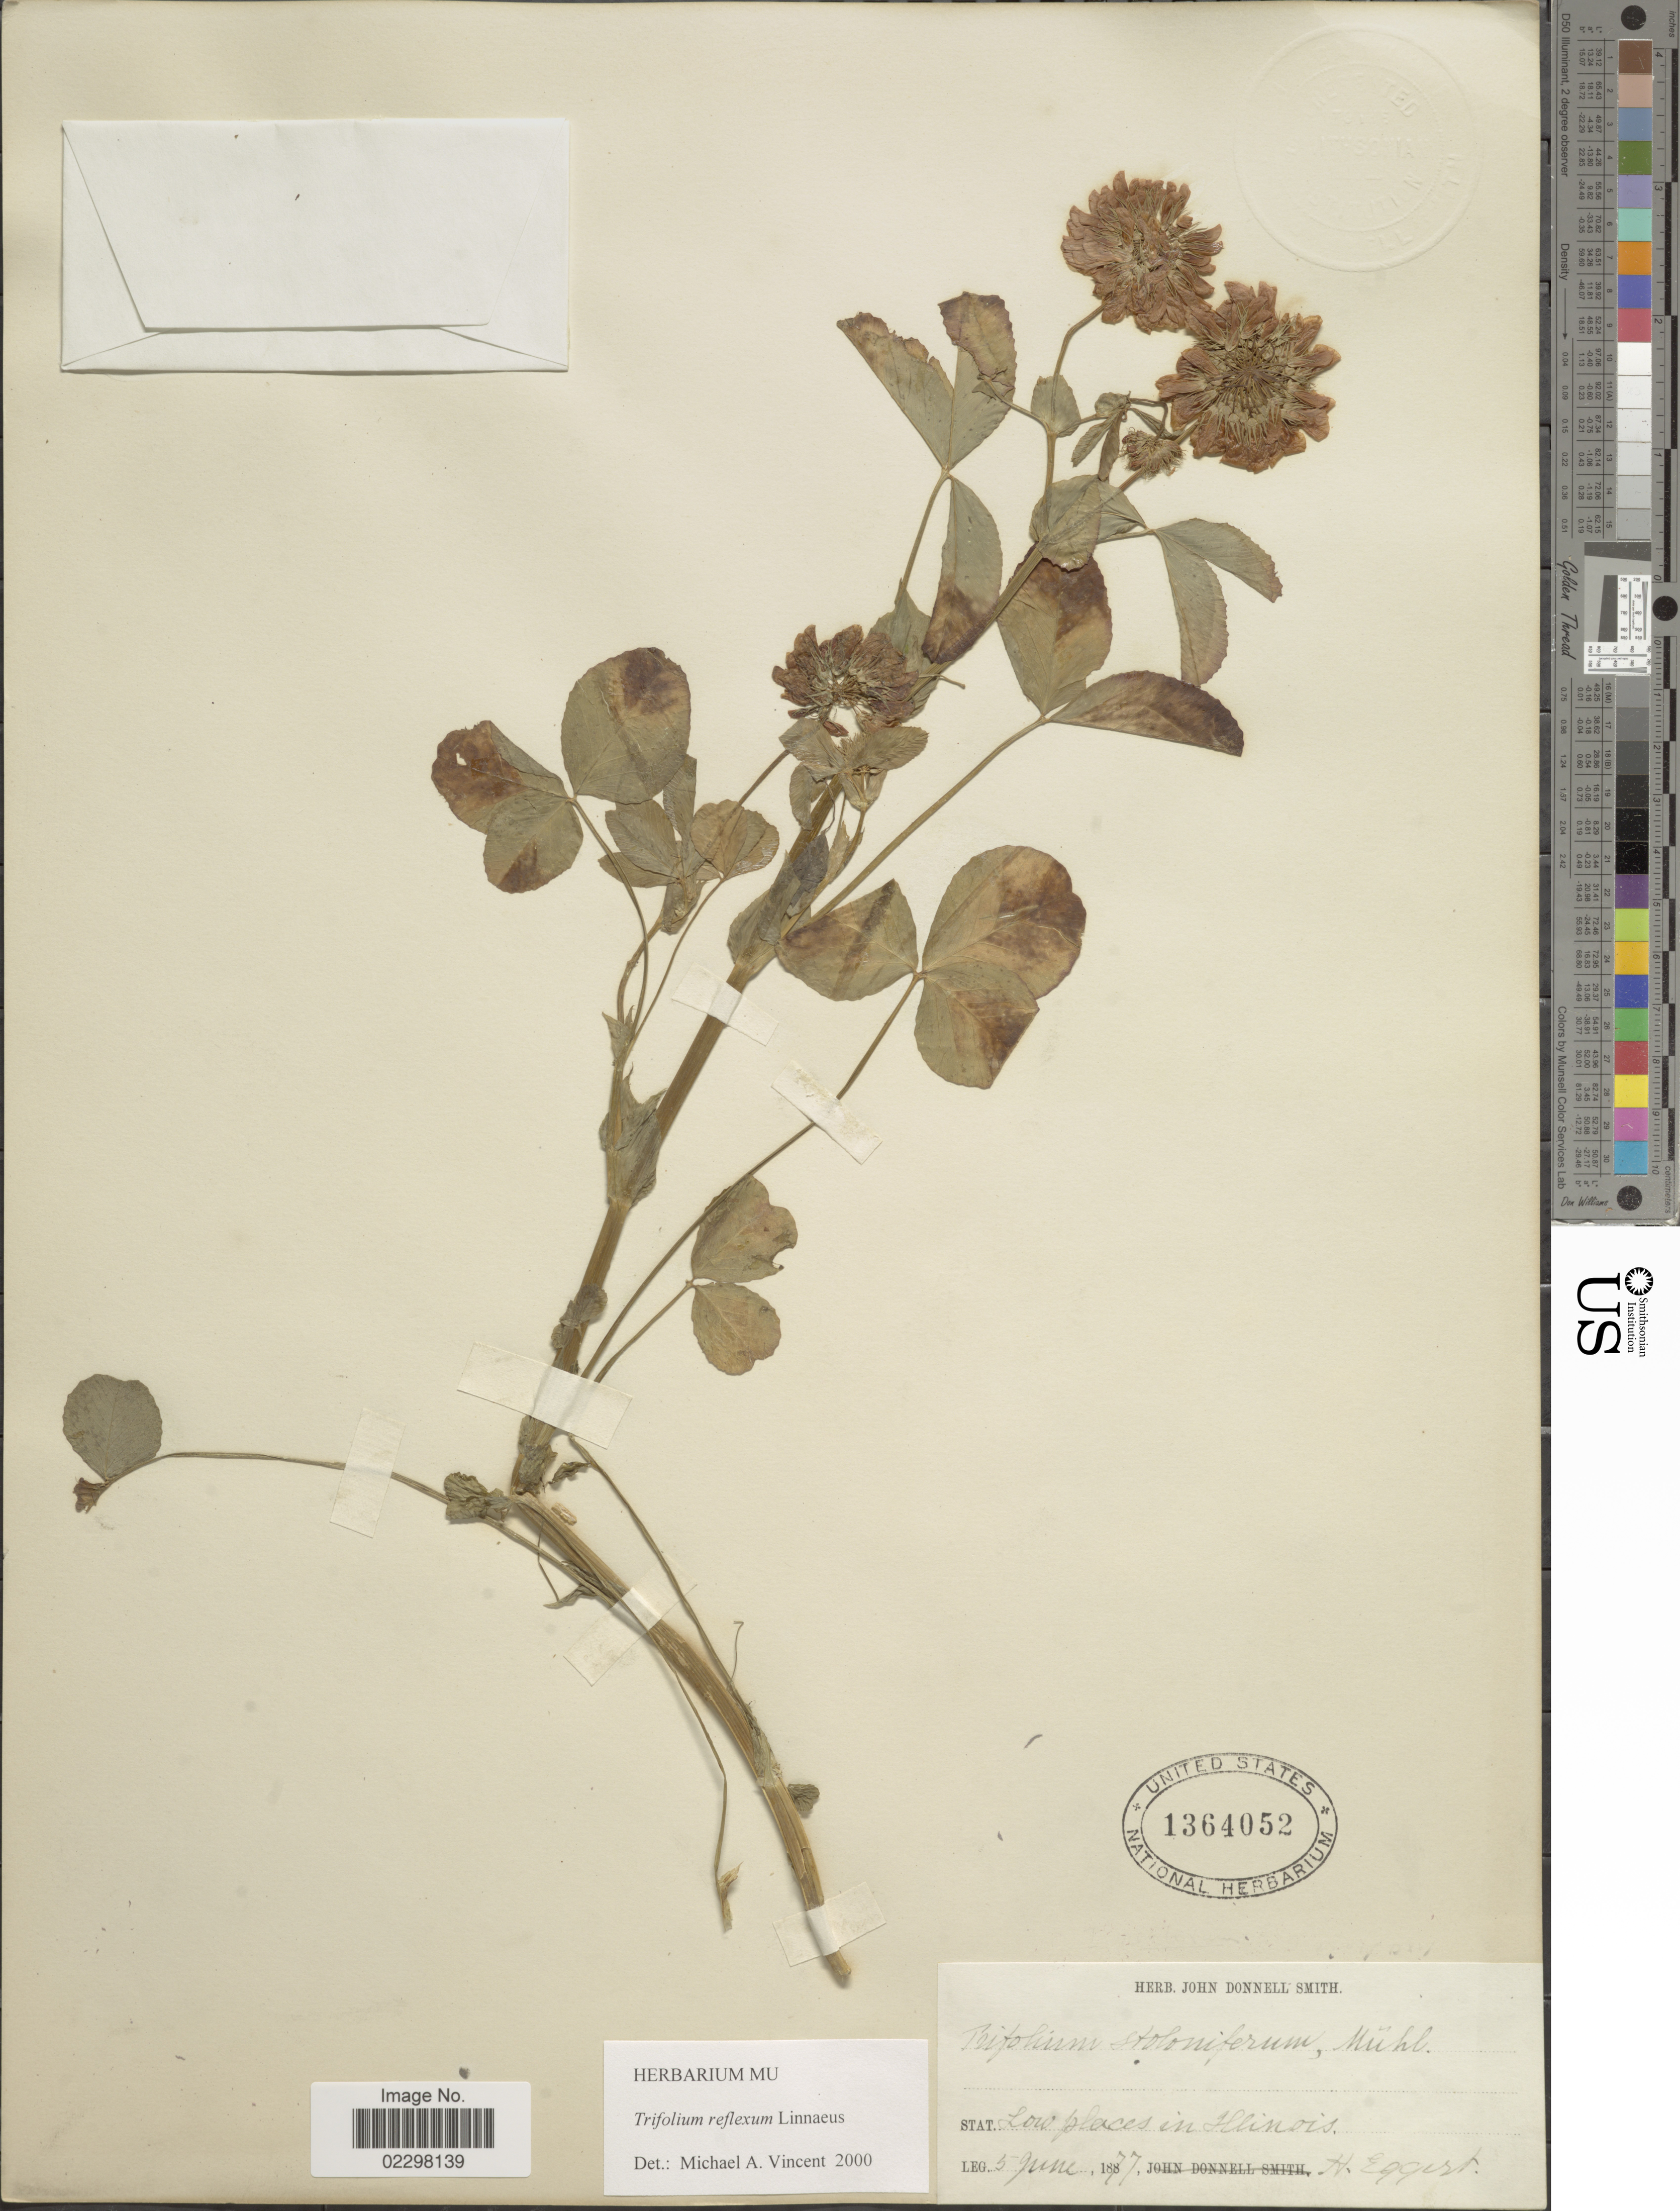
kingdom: Plantae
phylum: Tracheophyta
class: Magnoliopsida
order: Fabales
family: Fabaceae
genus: Trifolium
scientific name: Trifolium reflexum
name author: L.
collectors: H. Eggert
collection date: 1877-06-05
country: United States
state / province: Illinois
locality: Low places in Illinois.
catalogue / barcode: US 1364052